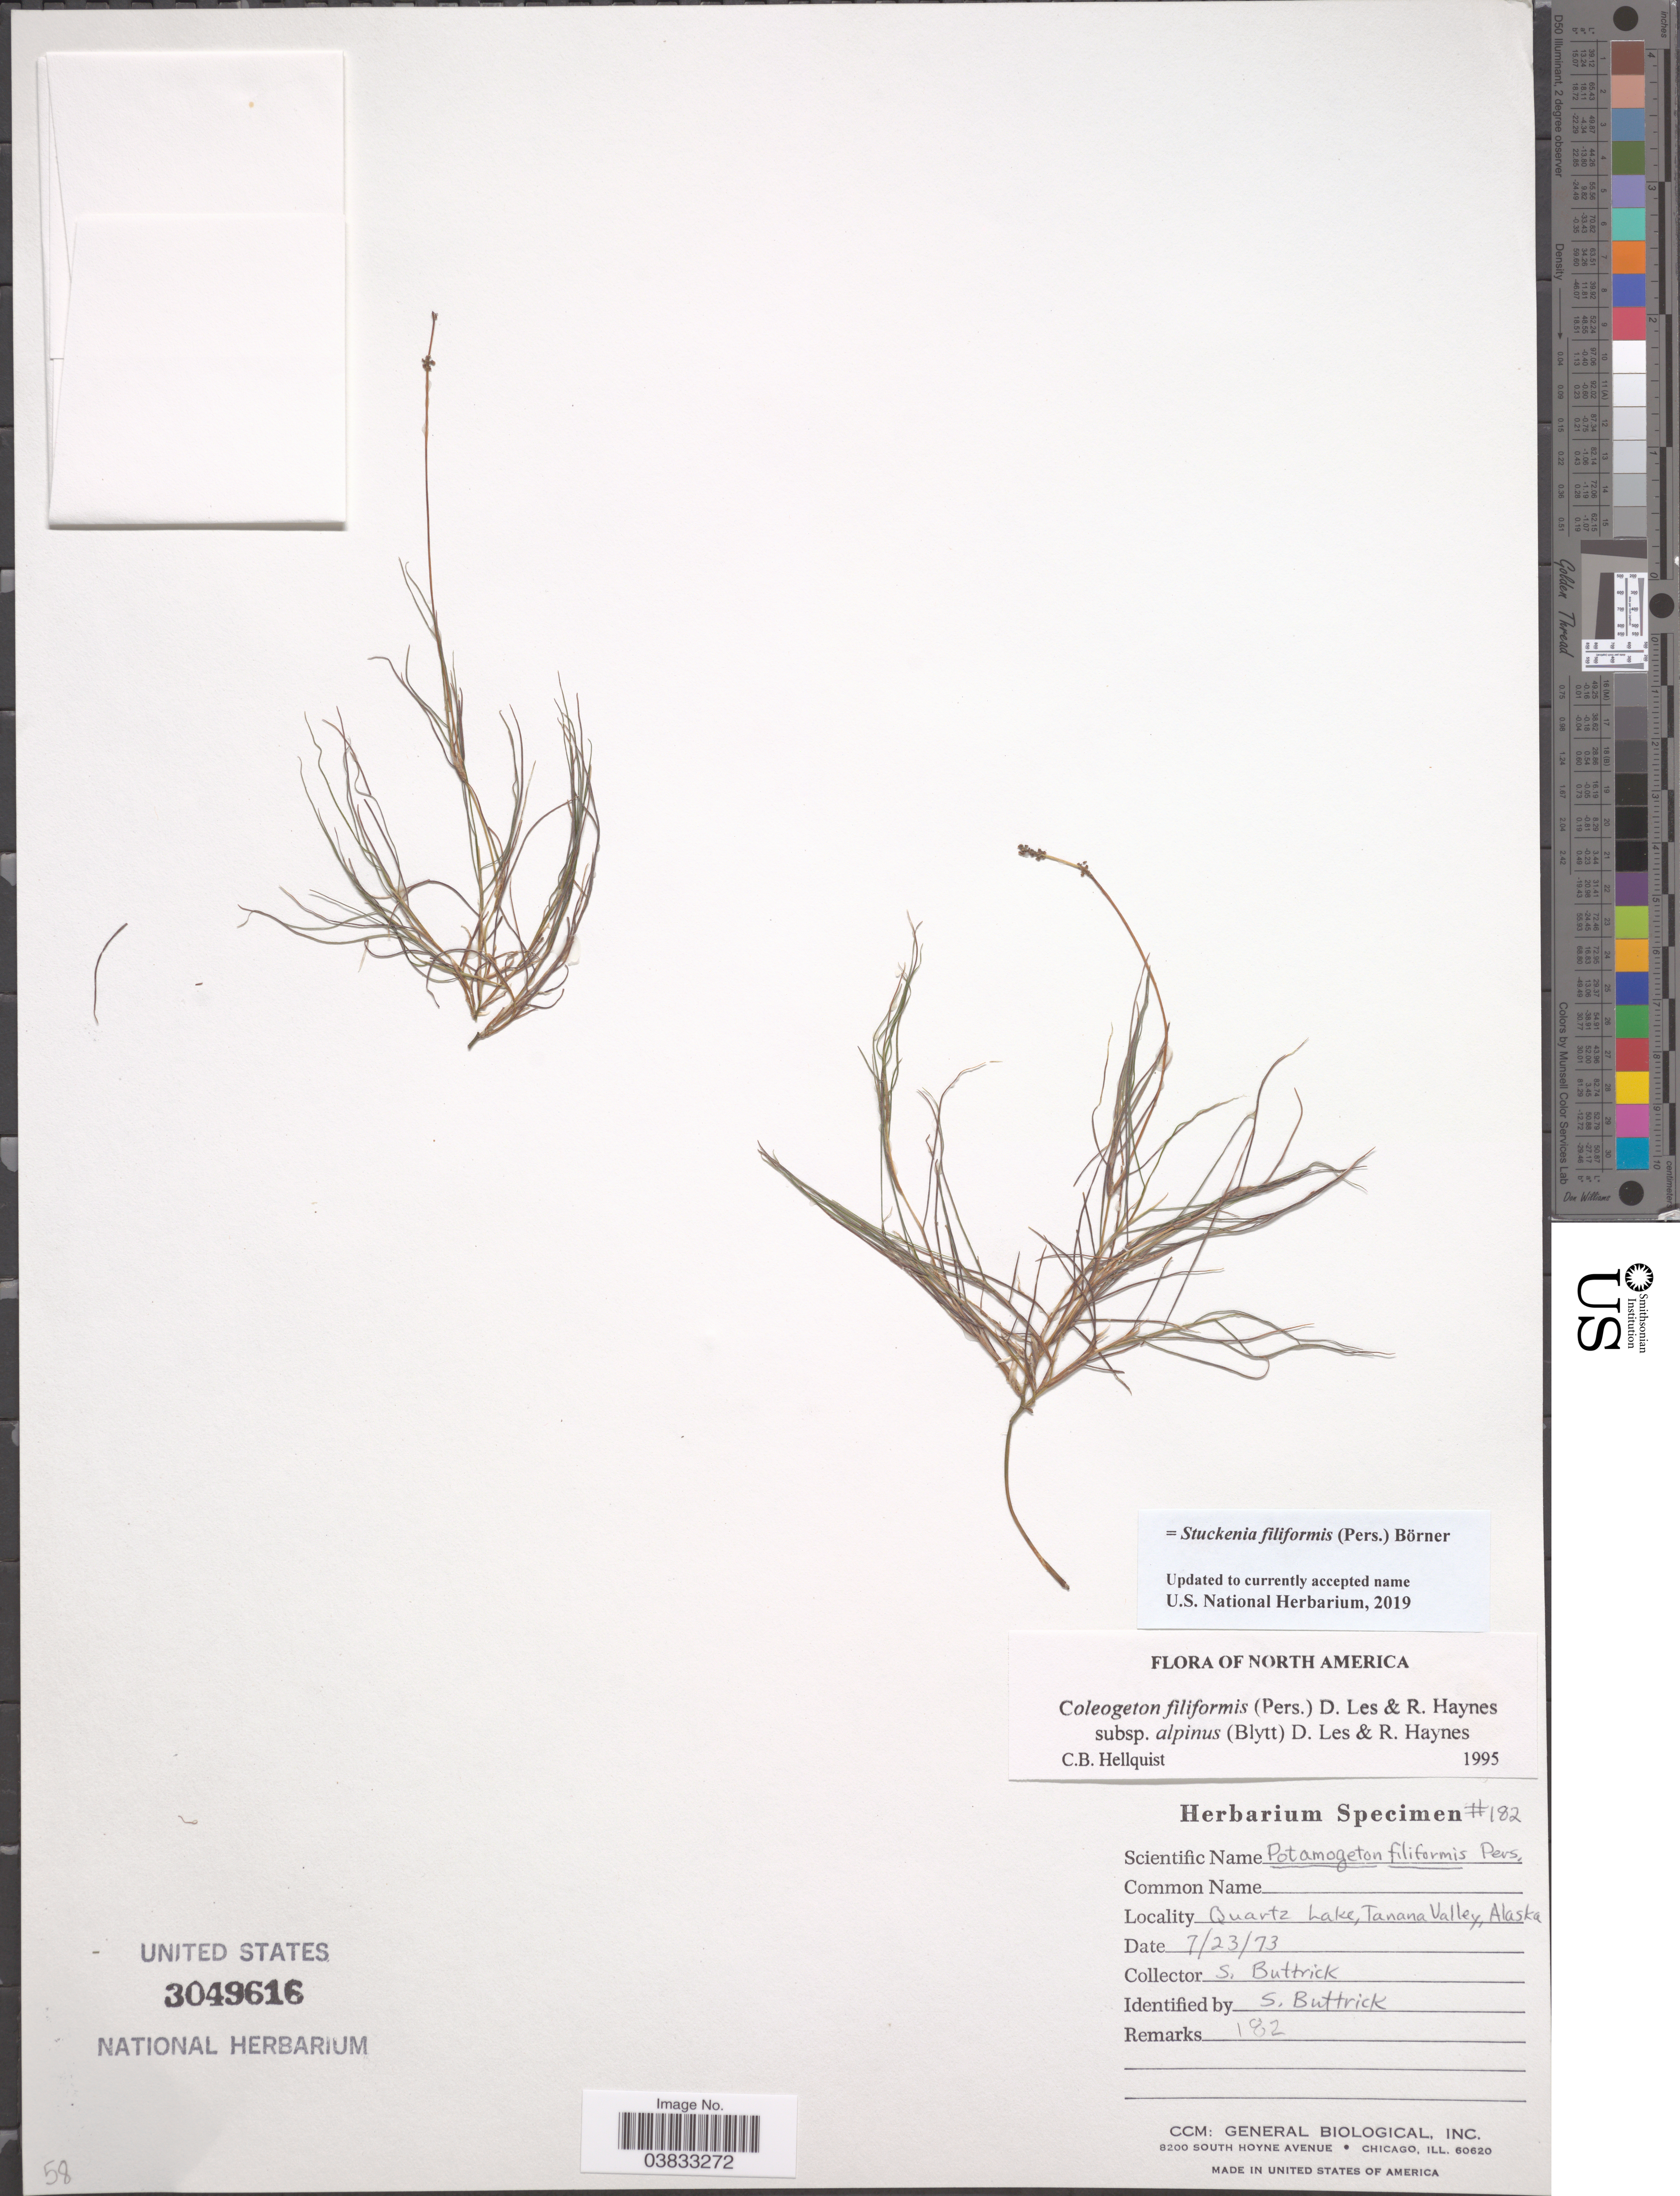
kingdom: Plantae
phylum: Tracheophyta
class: Liliopsida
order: Alismatales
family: Potamogetonaceae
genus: Stuckenia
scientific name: Stuckenia filiformis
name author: (Pers.) Börner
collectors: S. Buttrick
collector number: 182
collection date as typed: Transcribed d/m/y: 23/7/73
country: United States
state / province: Alaska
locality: Quartz Lake, Tanana Valley.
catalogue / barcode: US 3049616